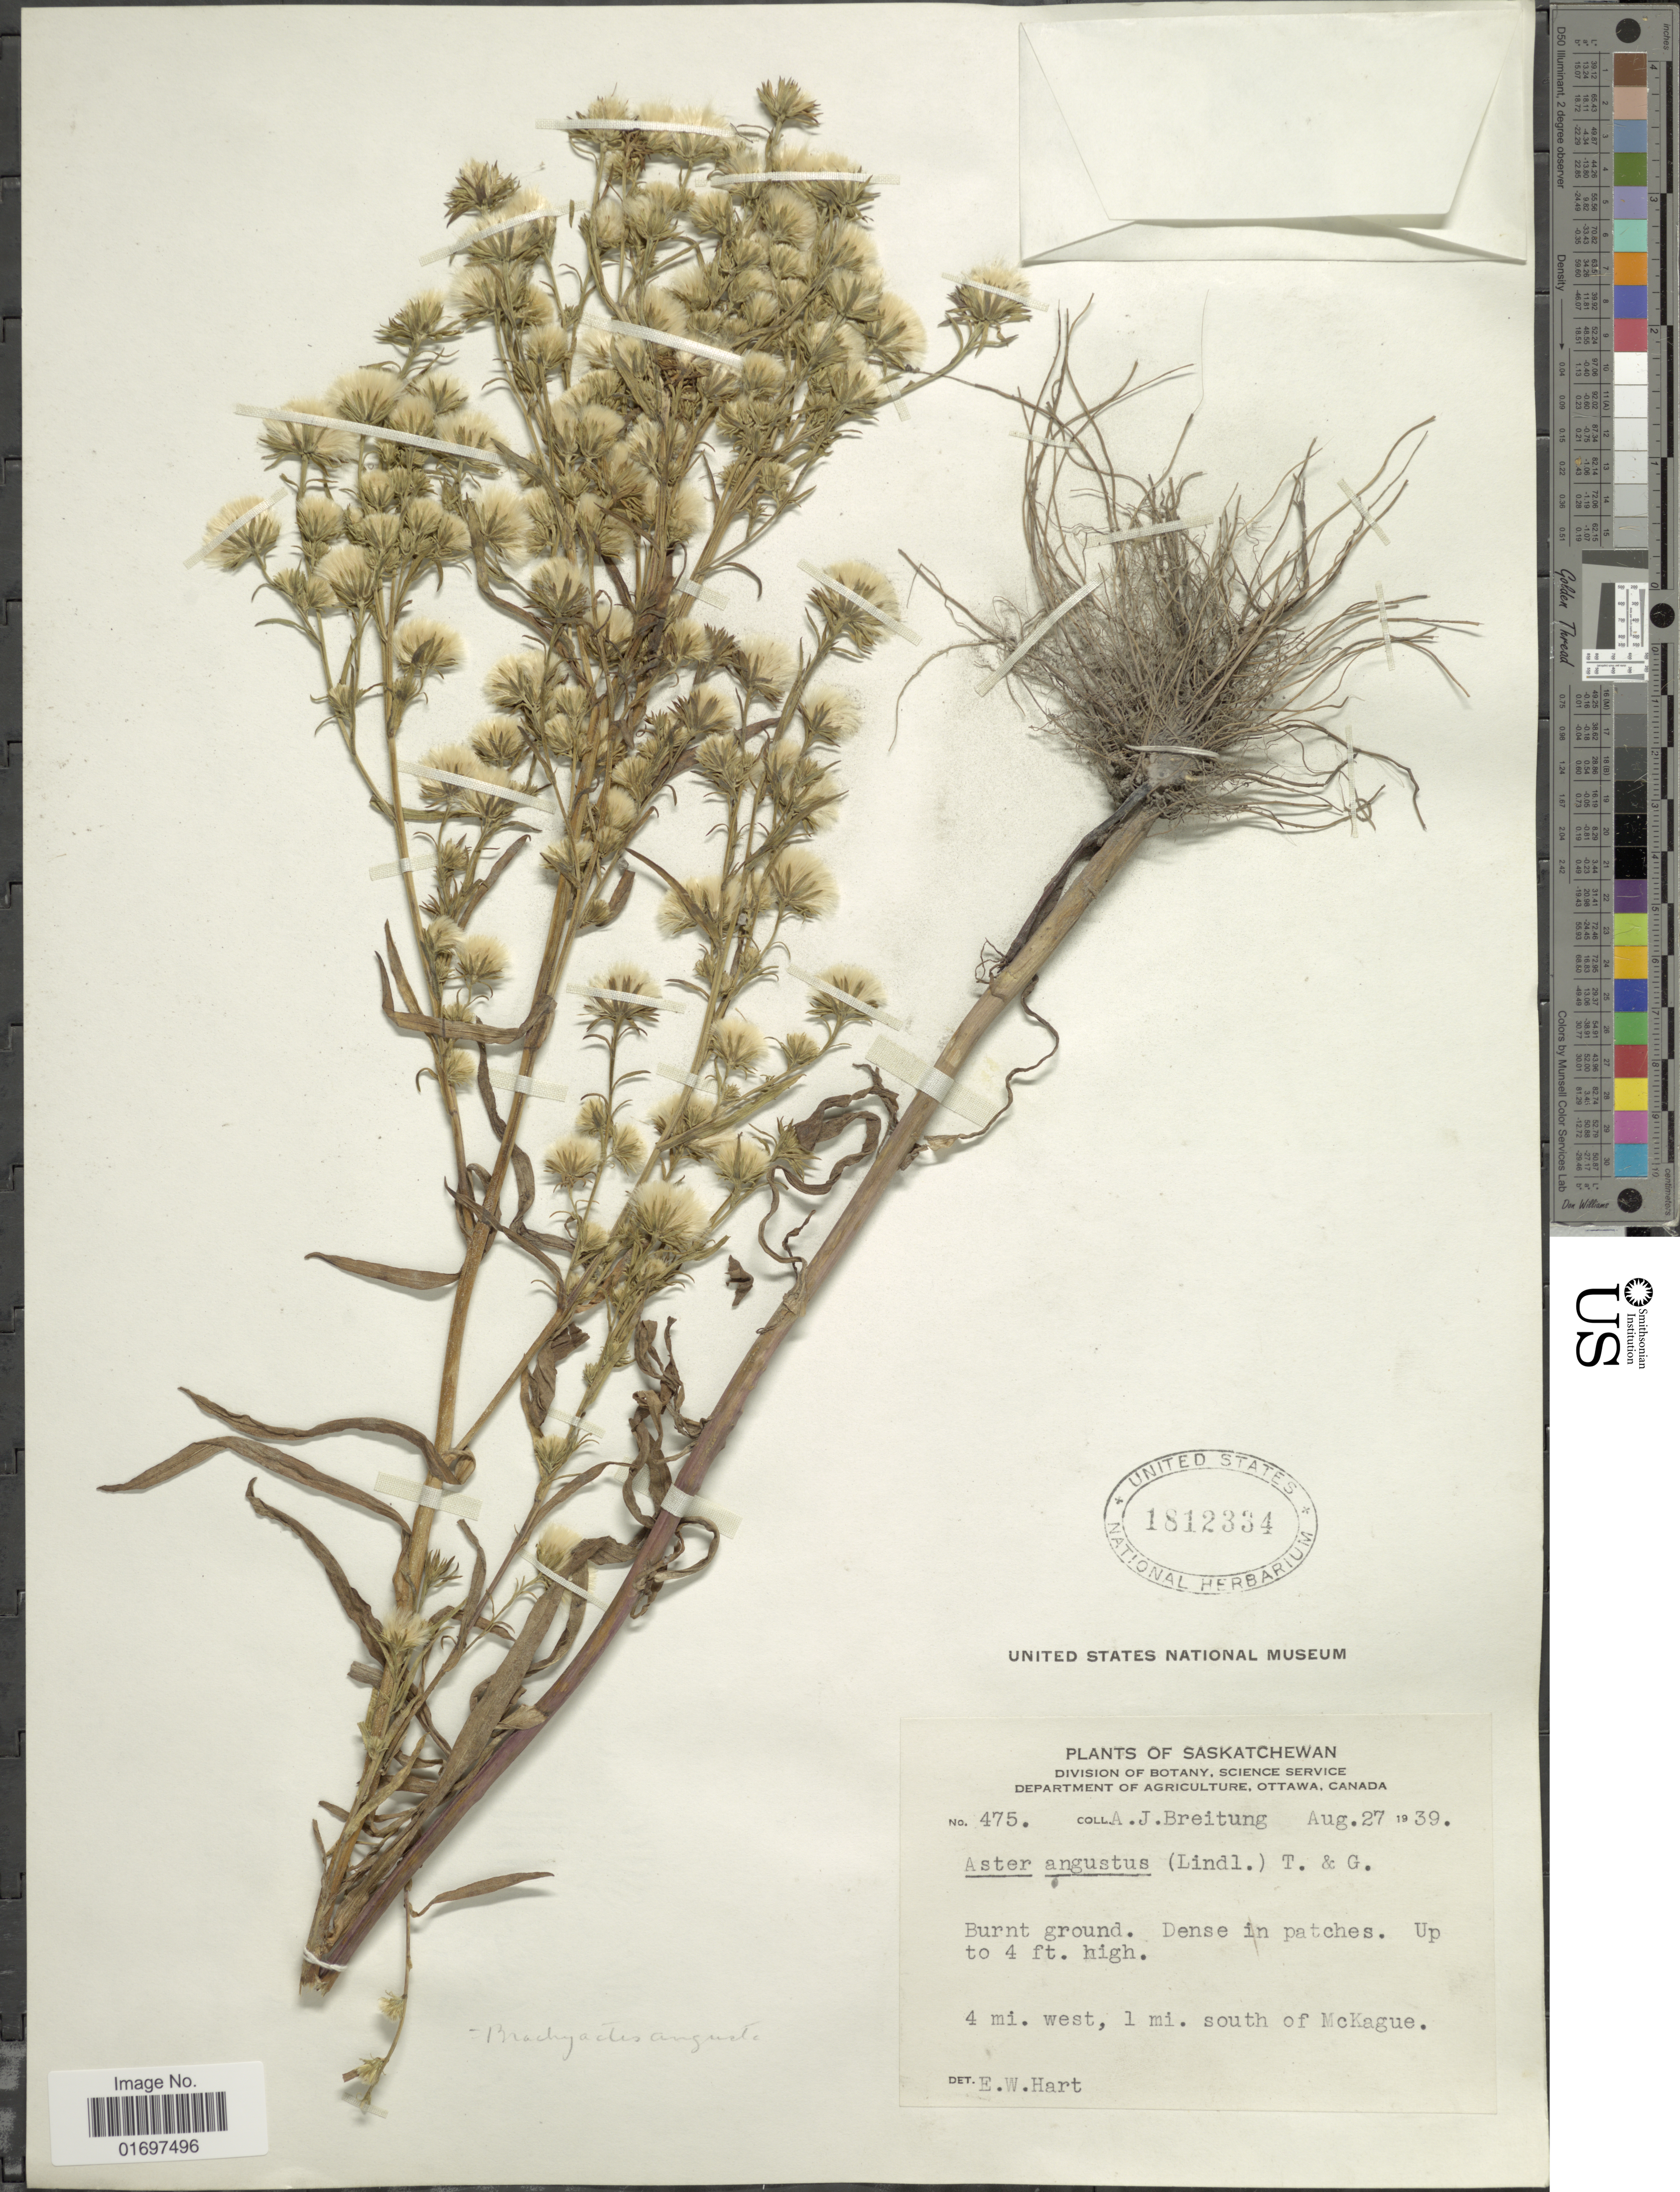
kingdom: Plantae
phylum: Tracheophyta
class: Magnoliopsida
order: Asterales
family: Asteraceae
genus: Symphyotrichum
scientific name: Symphyotrichum ciliatum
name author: (Ledeb.) G.L. Nesom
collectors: A. Breitung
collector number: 475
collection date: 1939-08-27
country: Canada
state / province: Saskatchewan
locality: Saskatchewan. Burnt ground. Dense in patches. 4 mi. west, 1 mi. south of McKague.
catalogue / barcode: US 1812334